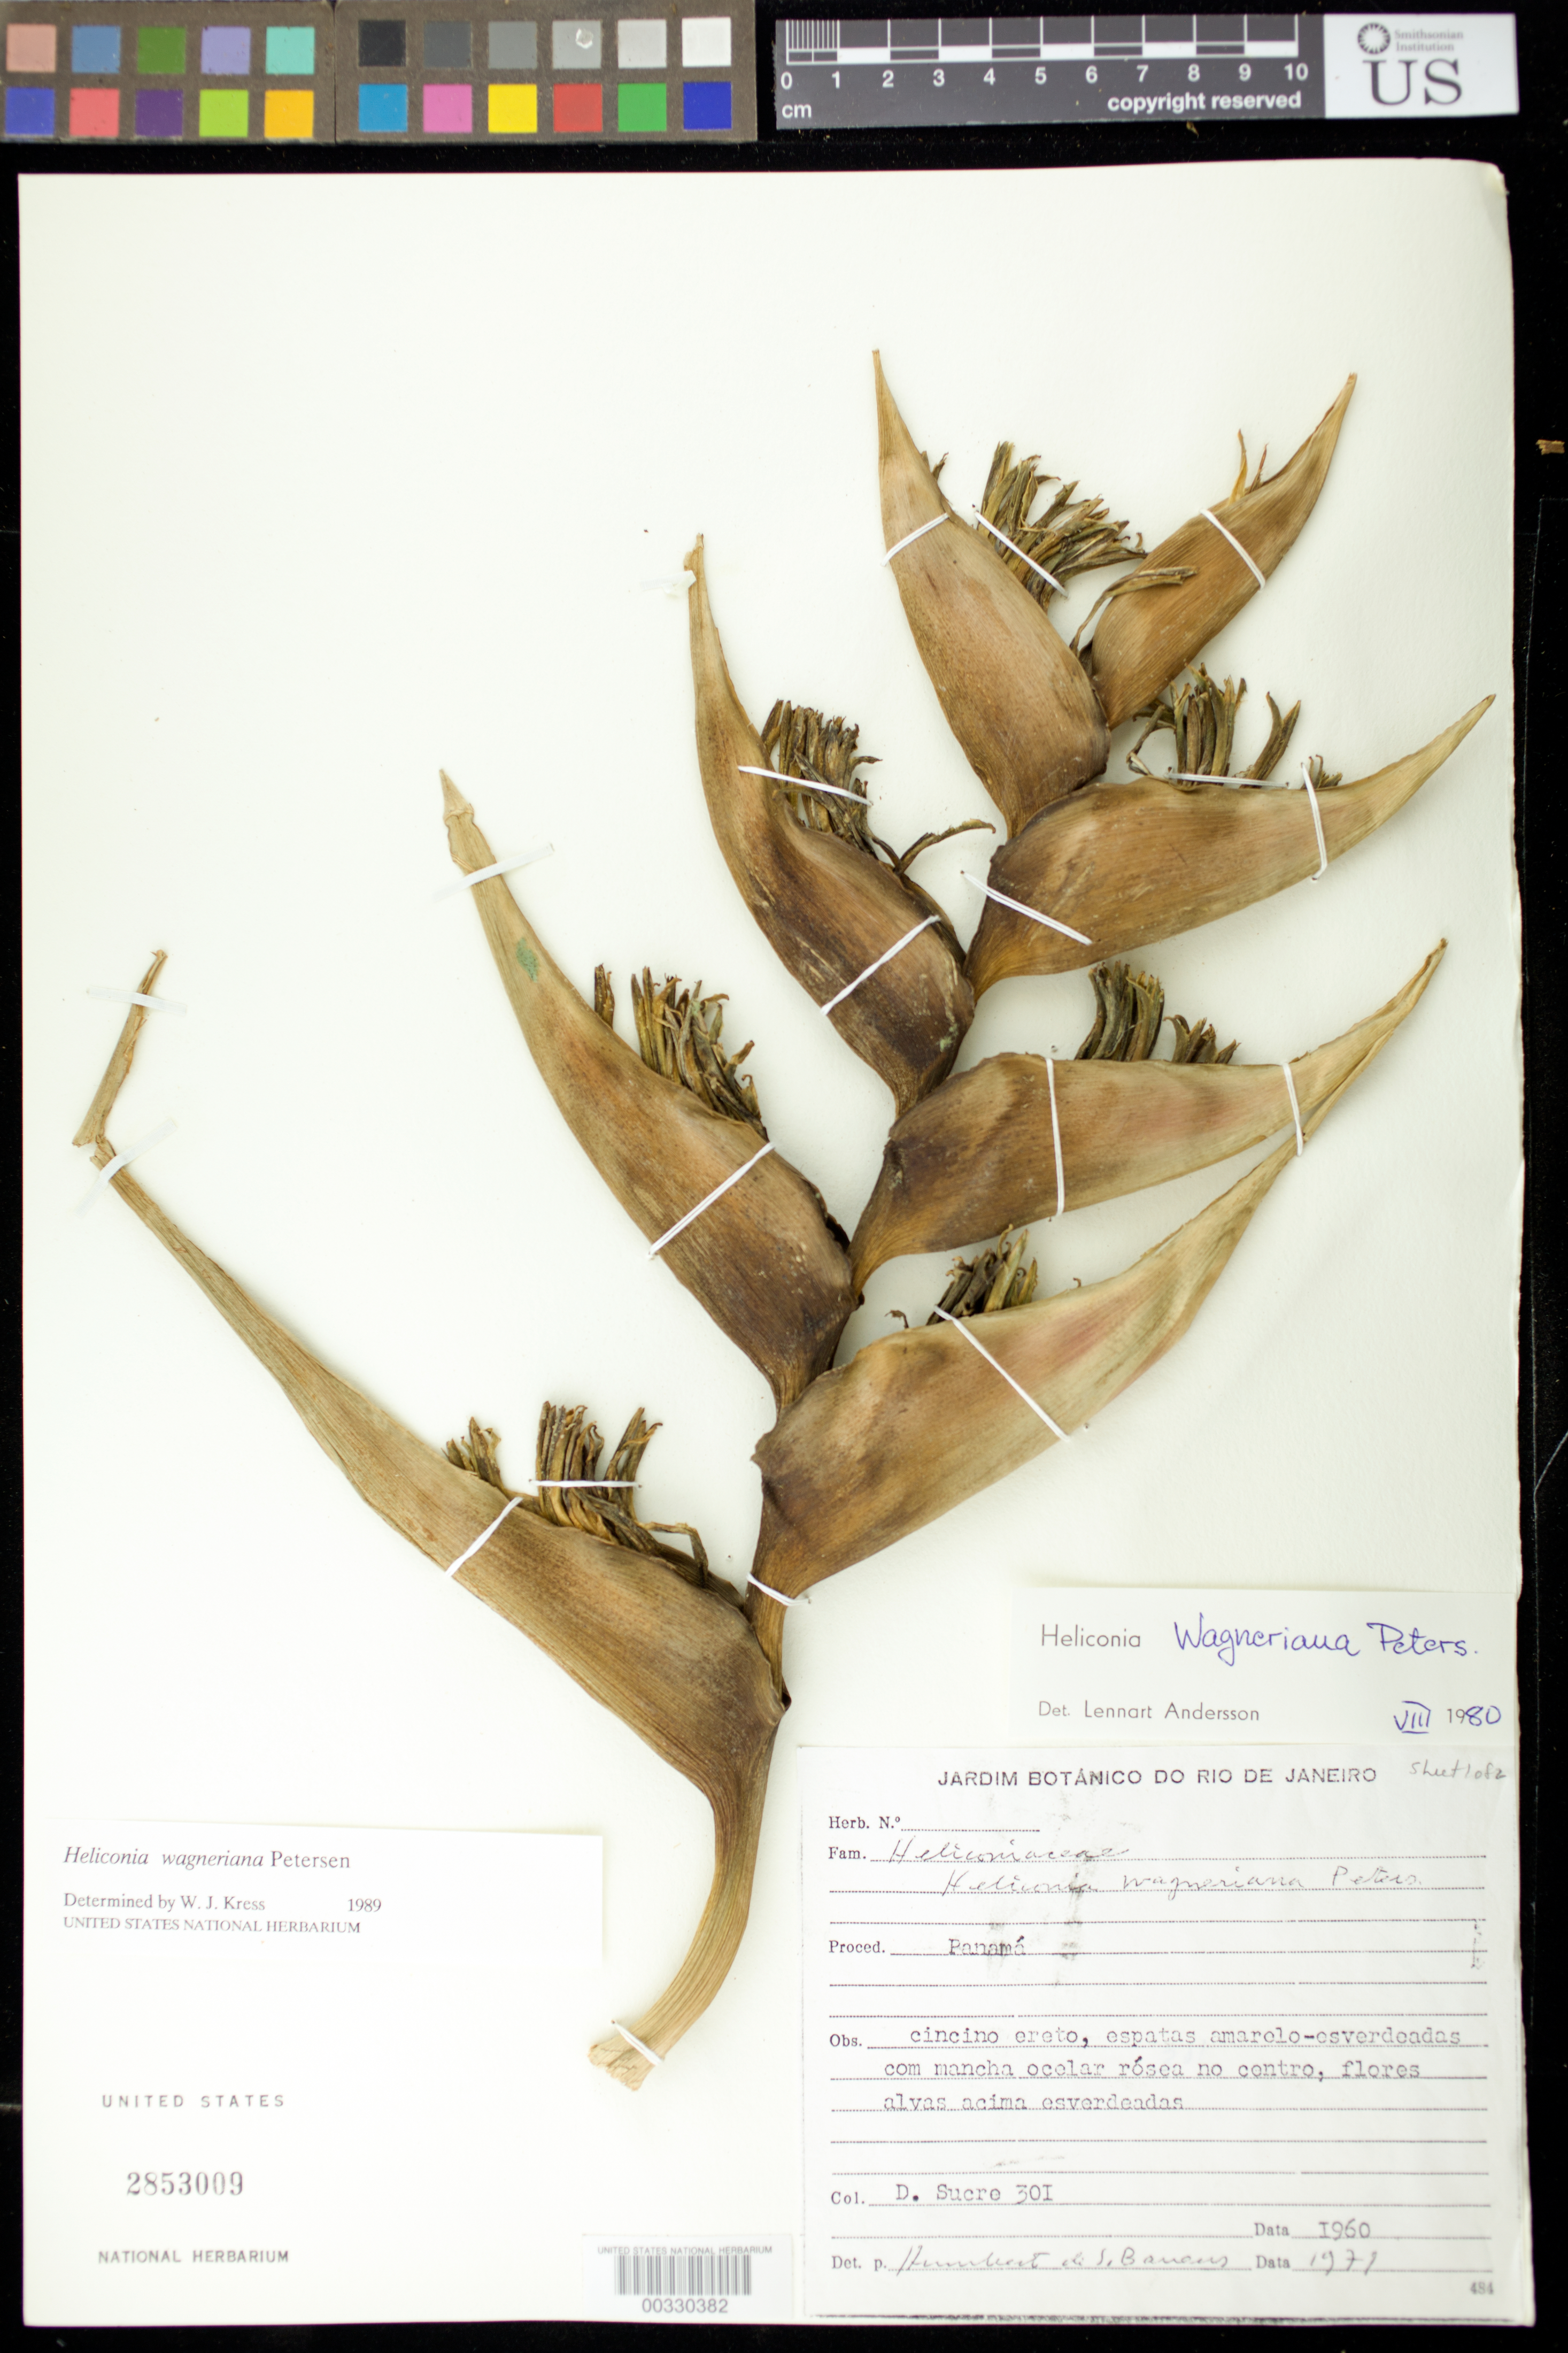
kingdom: Plantae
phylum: Tracheophyta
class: Liliopsida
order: Zingiberales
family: Heliconiaceae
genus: Heliconia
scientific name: Heliconia wagneriana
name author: Petersen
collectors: D. Sucre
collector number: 301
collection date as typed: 1960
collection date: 1960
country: Panama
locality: NW of Boquete towards Parque Nacional Volcan Baru.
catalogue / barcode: US 2853009